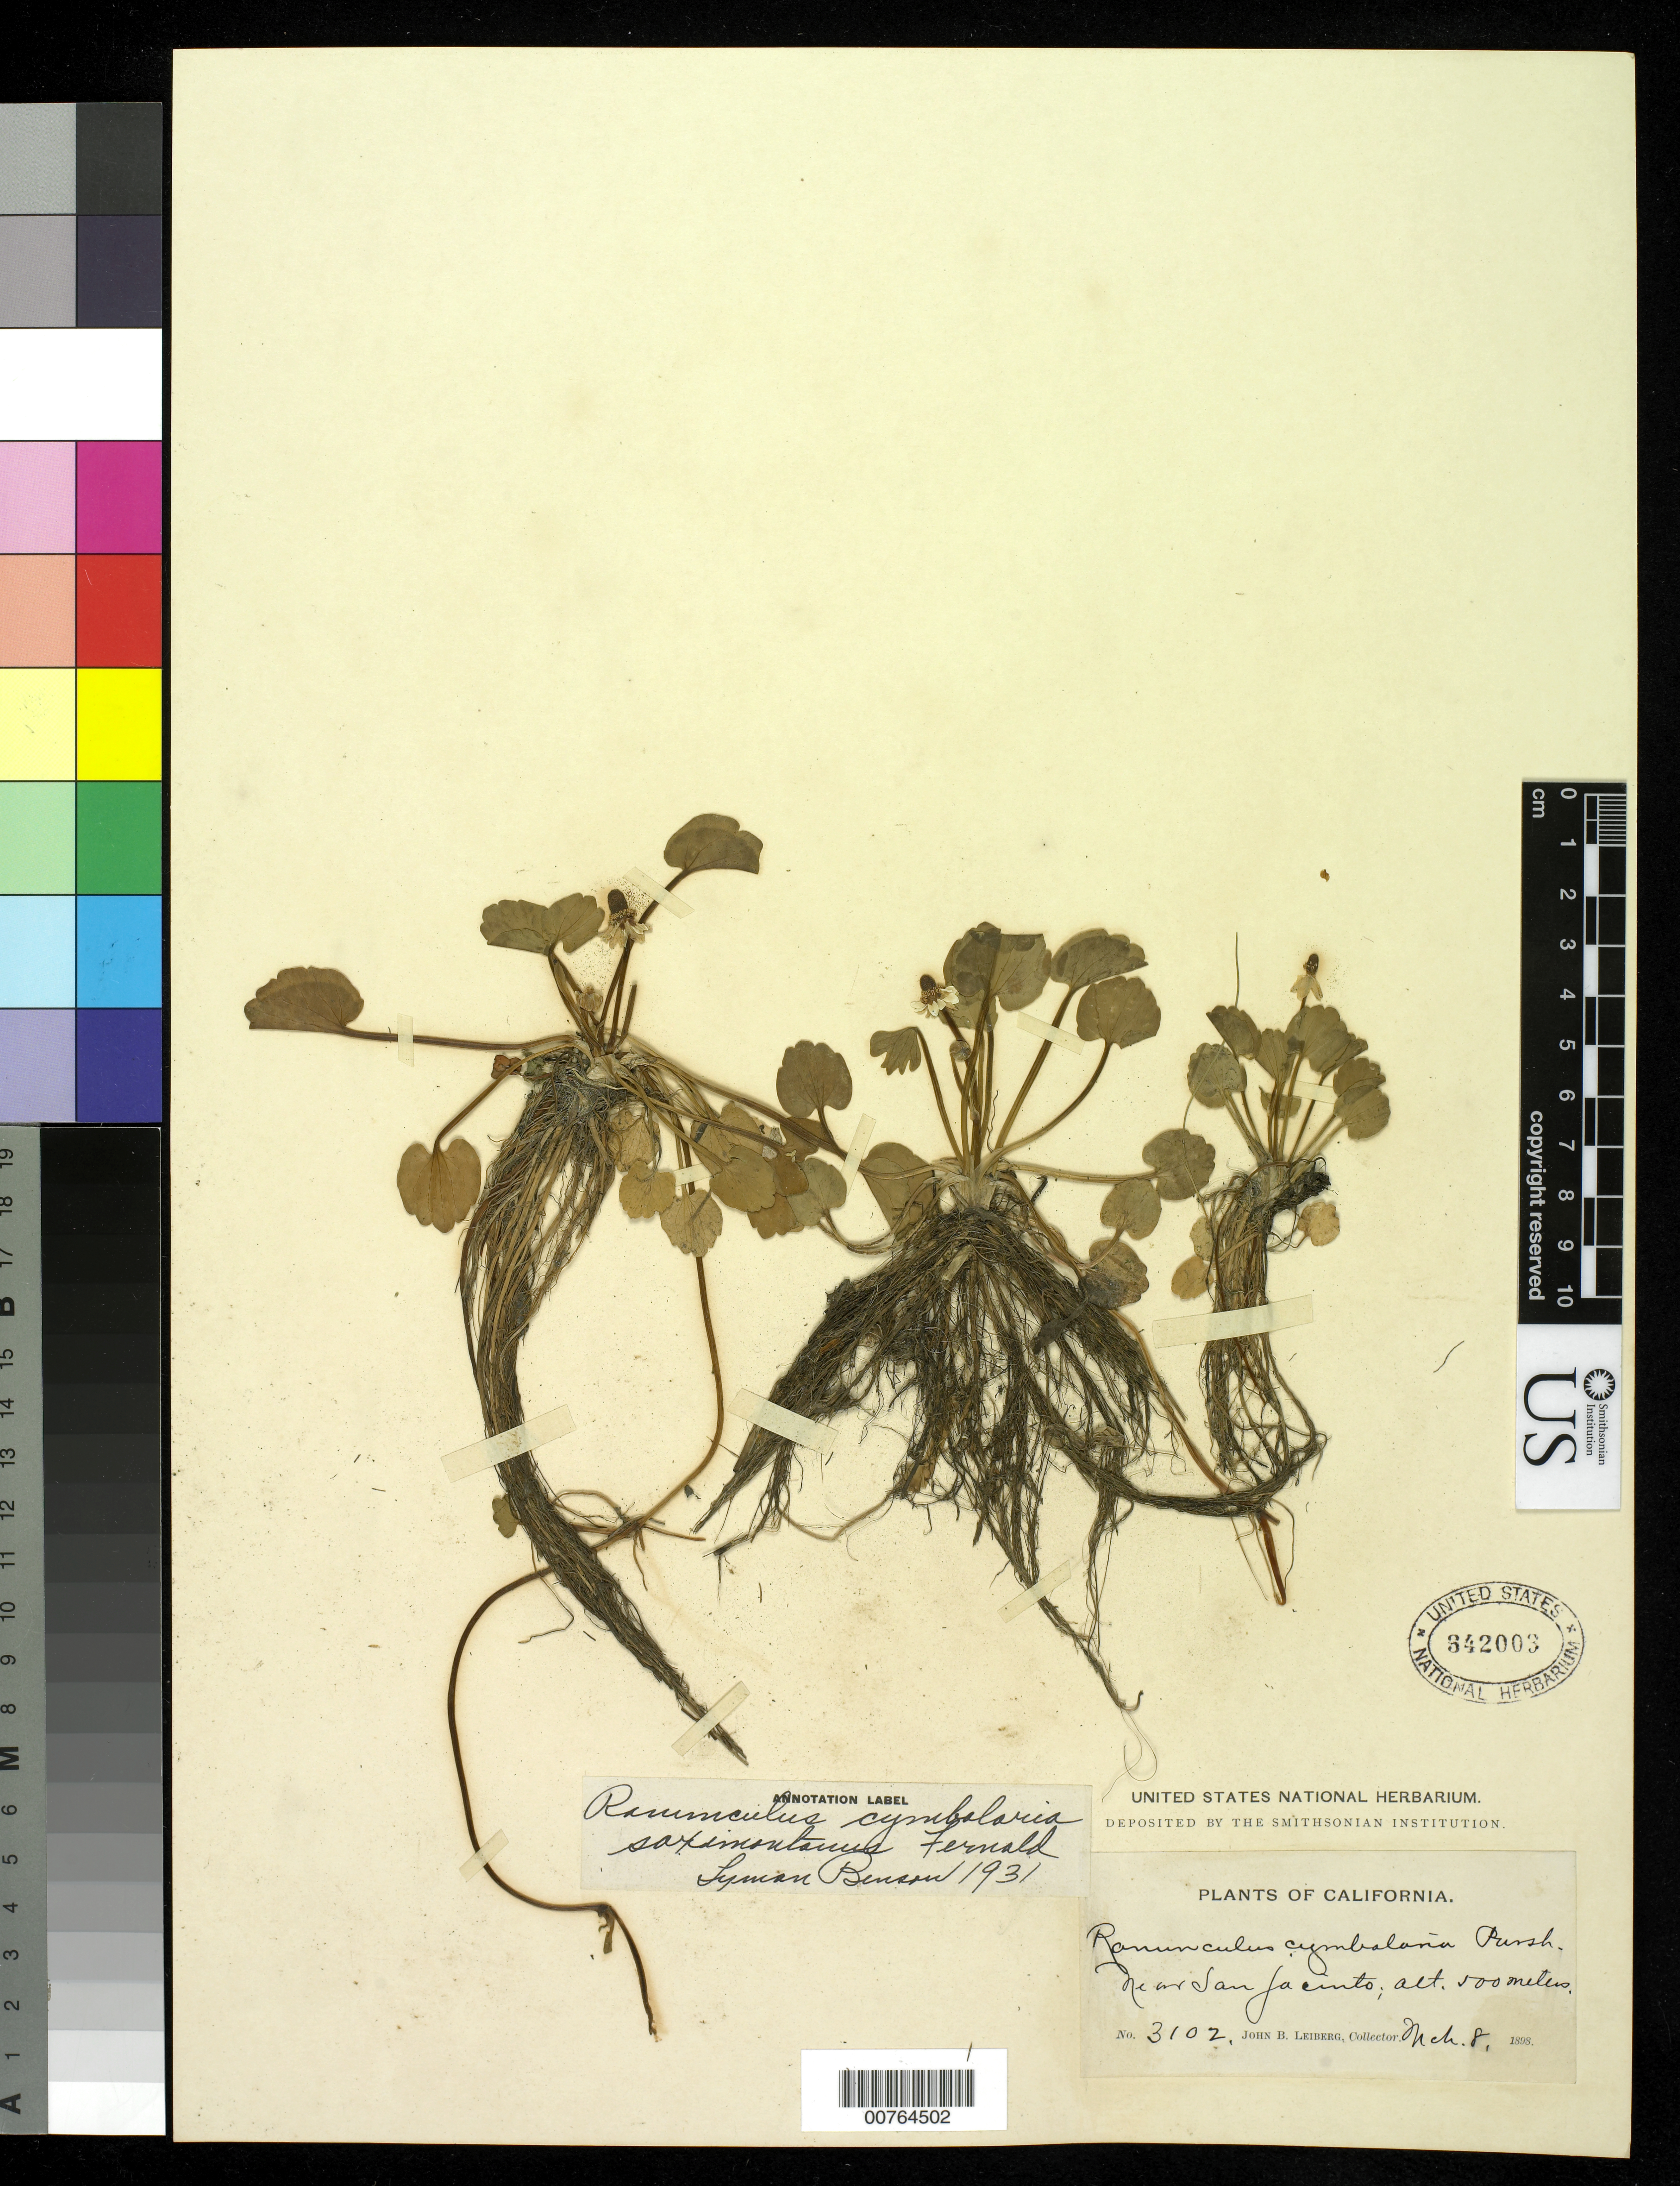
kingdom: Plantae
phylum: Tracheophyta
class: Magnoliopsida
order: Ranunculales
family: Ranunculaceae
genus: Halerpestes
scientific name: Halerpestes cymbalaria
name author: (Pursh) Greene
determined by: Strong, M. T., (US), Smithsonian Institution - National Museum of Natural History (UNITED STATES)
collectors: J. Leiberg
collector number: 3102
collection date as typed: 08 Mar 1898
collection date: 1898-03-08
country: United States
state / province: California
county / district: Riverside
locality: Near San Jacinto.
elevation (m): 500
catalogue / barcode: US 342003